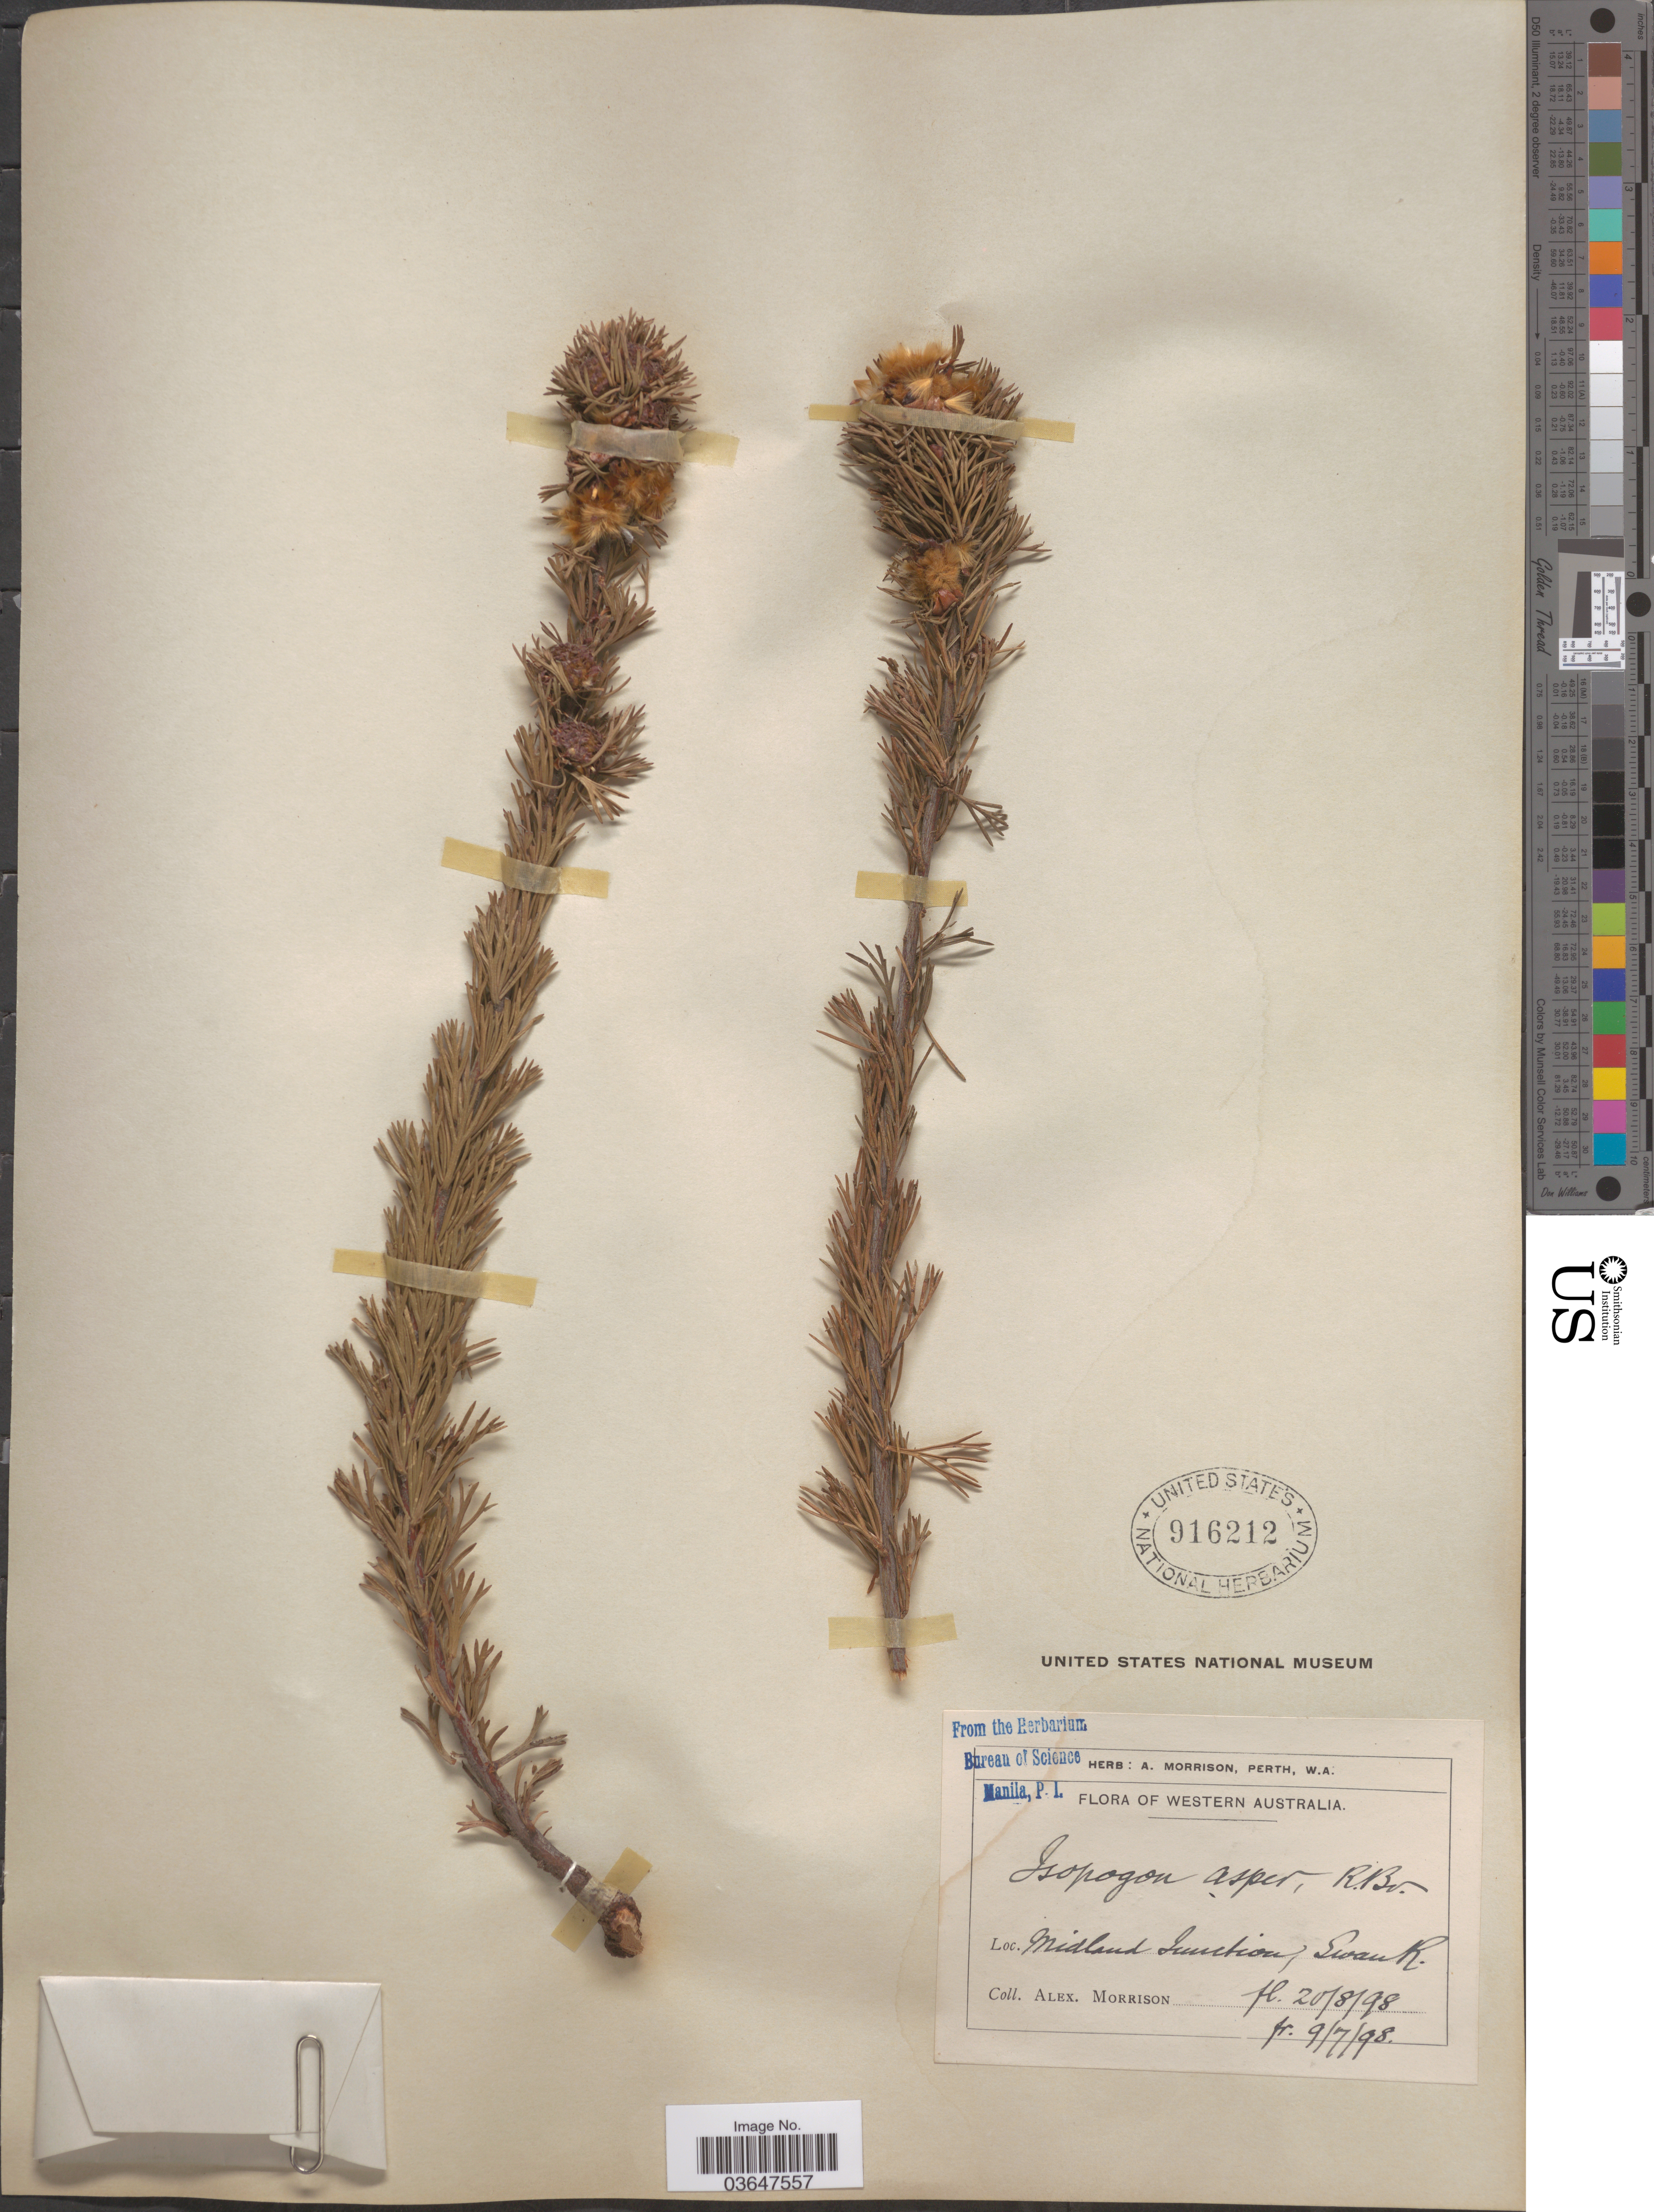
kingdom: Plantae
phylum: Tracheophyta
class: Magnoliopsida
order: Proteales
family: Proteaceae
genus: Isopogon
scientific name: Isopogon asper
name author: R. Br.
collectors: A. Morrison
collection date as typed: Transcribed d/m/y: 9/7/98 to 20/8/98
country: Australia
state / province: Western Australia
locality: Midland Junction, Swan R.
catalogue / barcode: US 916212